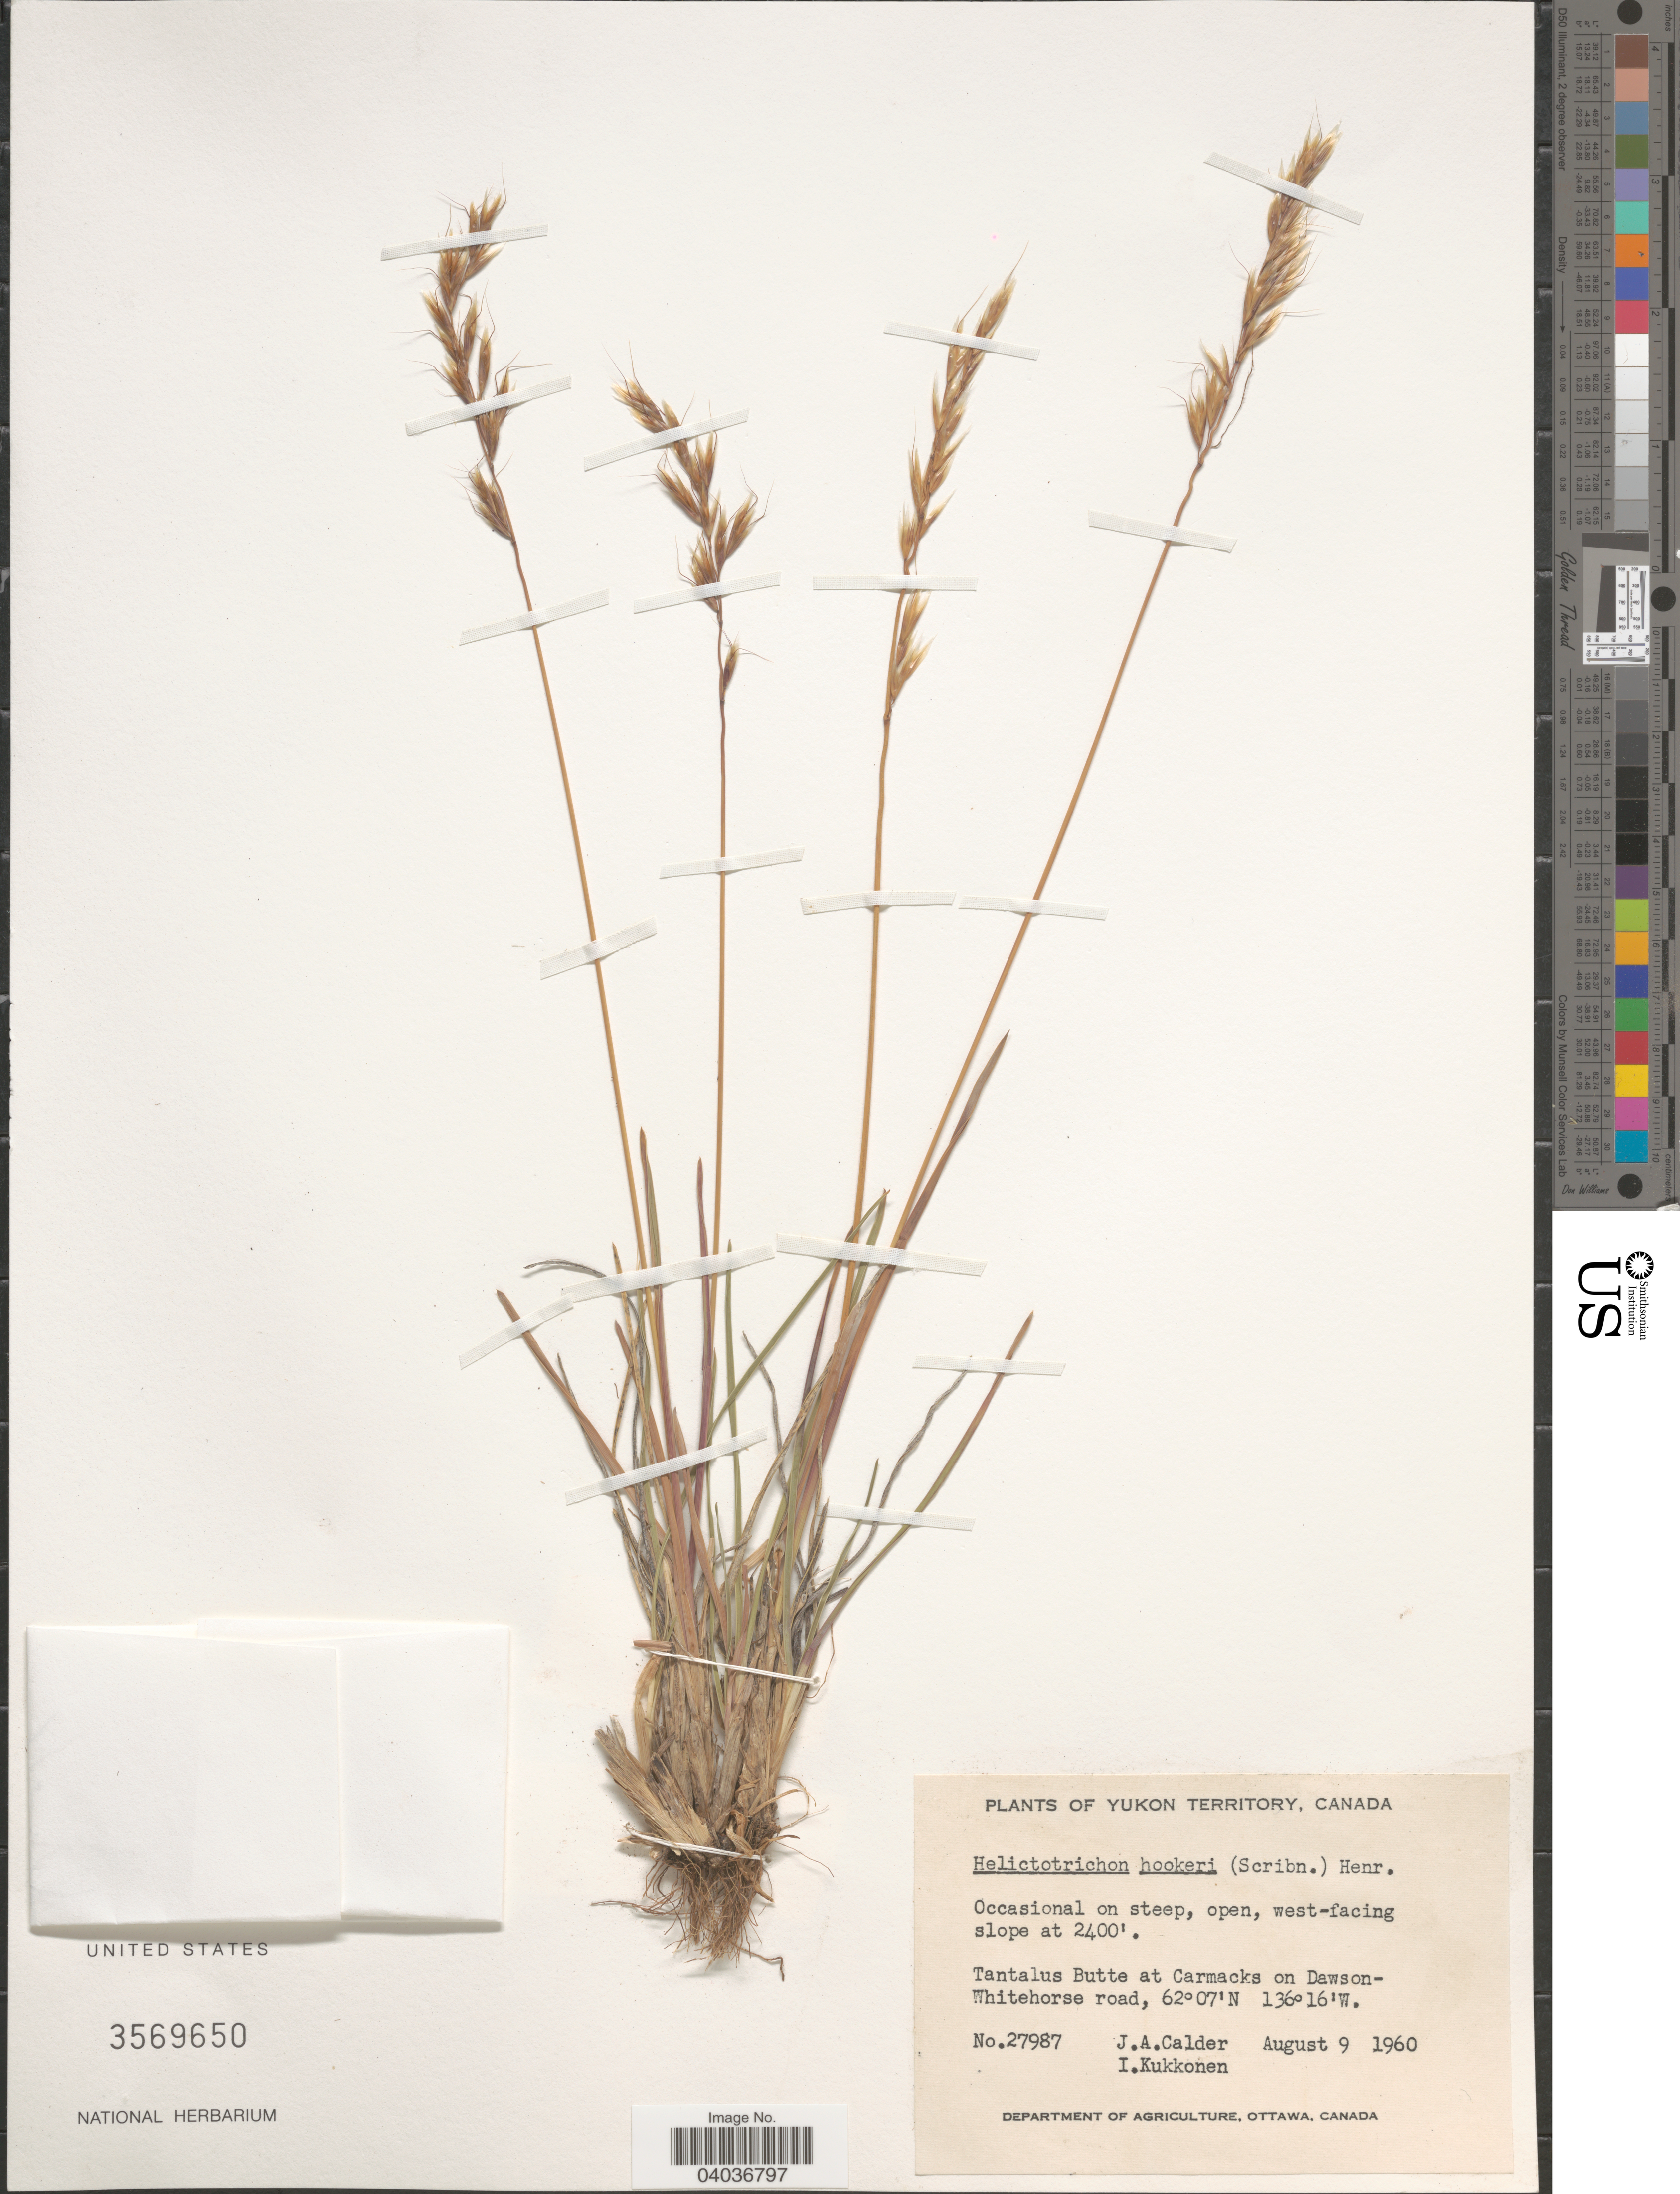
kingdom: Plantae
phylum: Tracheophyta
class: Liliopsida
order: Poales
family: Poaceae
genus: Helictochloa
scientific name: Helictochloa hookeri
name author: (Scribn.) Romero Zarco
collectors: J. A. Calder & I. Kukkonen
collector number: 27987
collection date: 1960-08-09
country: Canada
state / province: Yukon Territory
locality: West-facing slope. Tantalus Butte at Carmacks on Dawson-Whitehorse road.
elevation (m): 732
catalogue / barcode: US 3569650